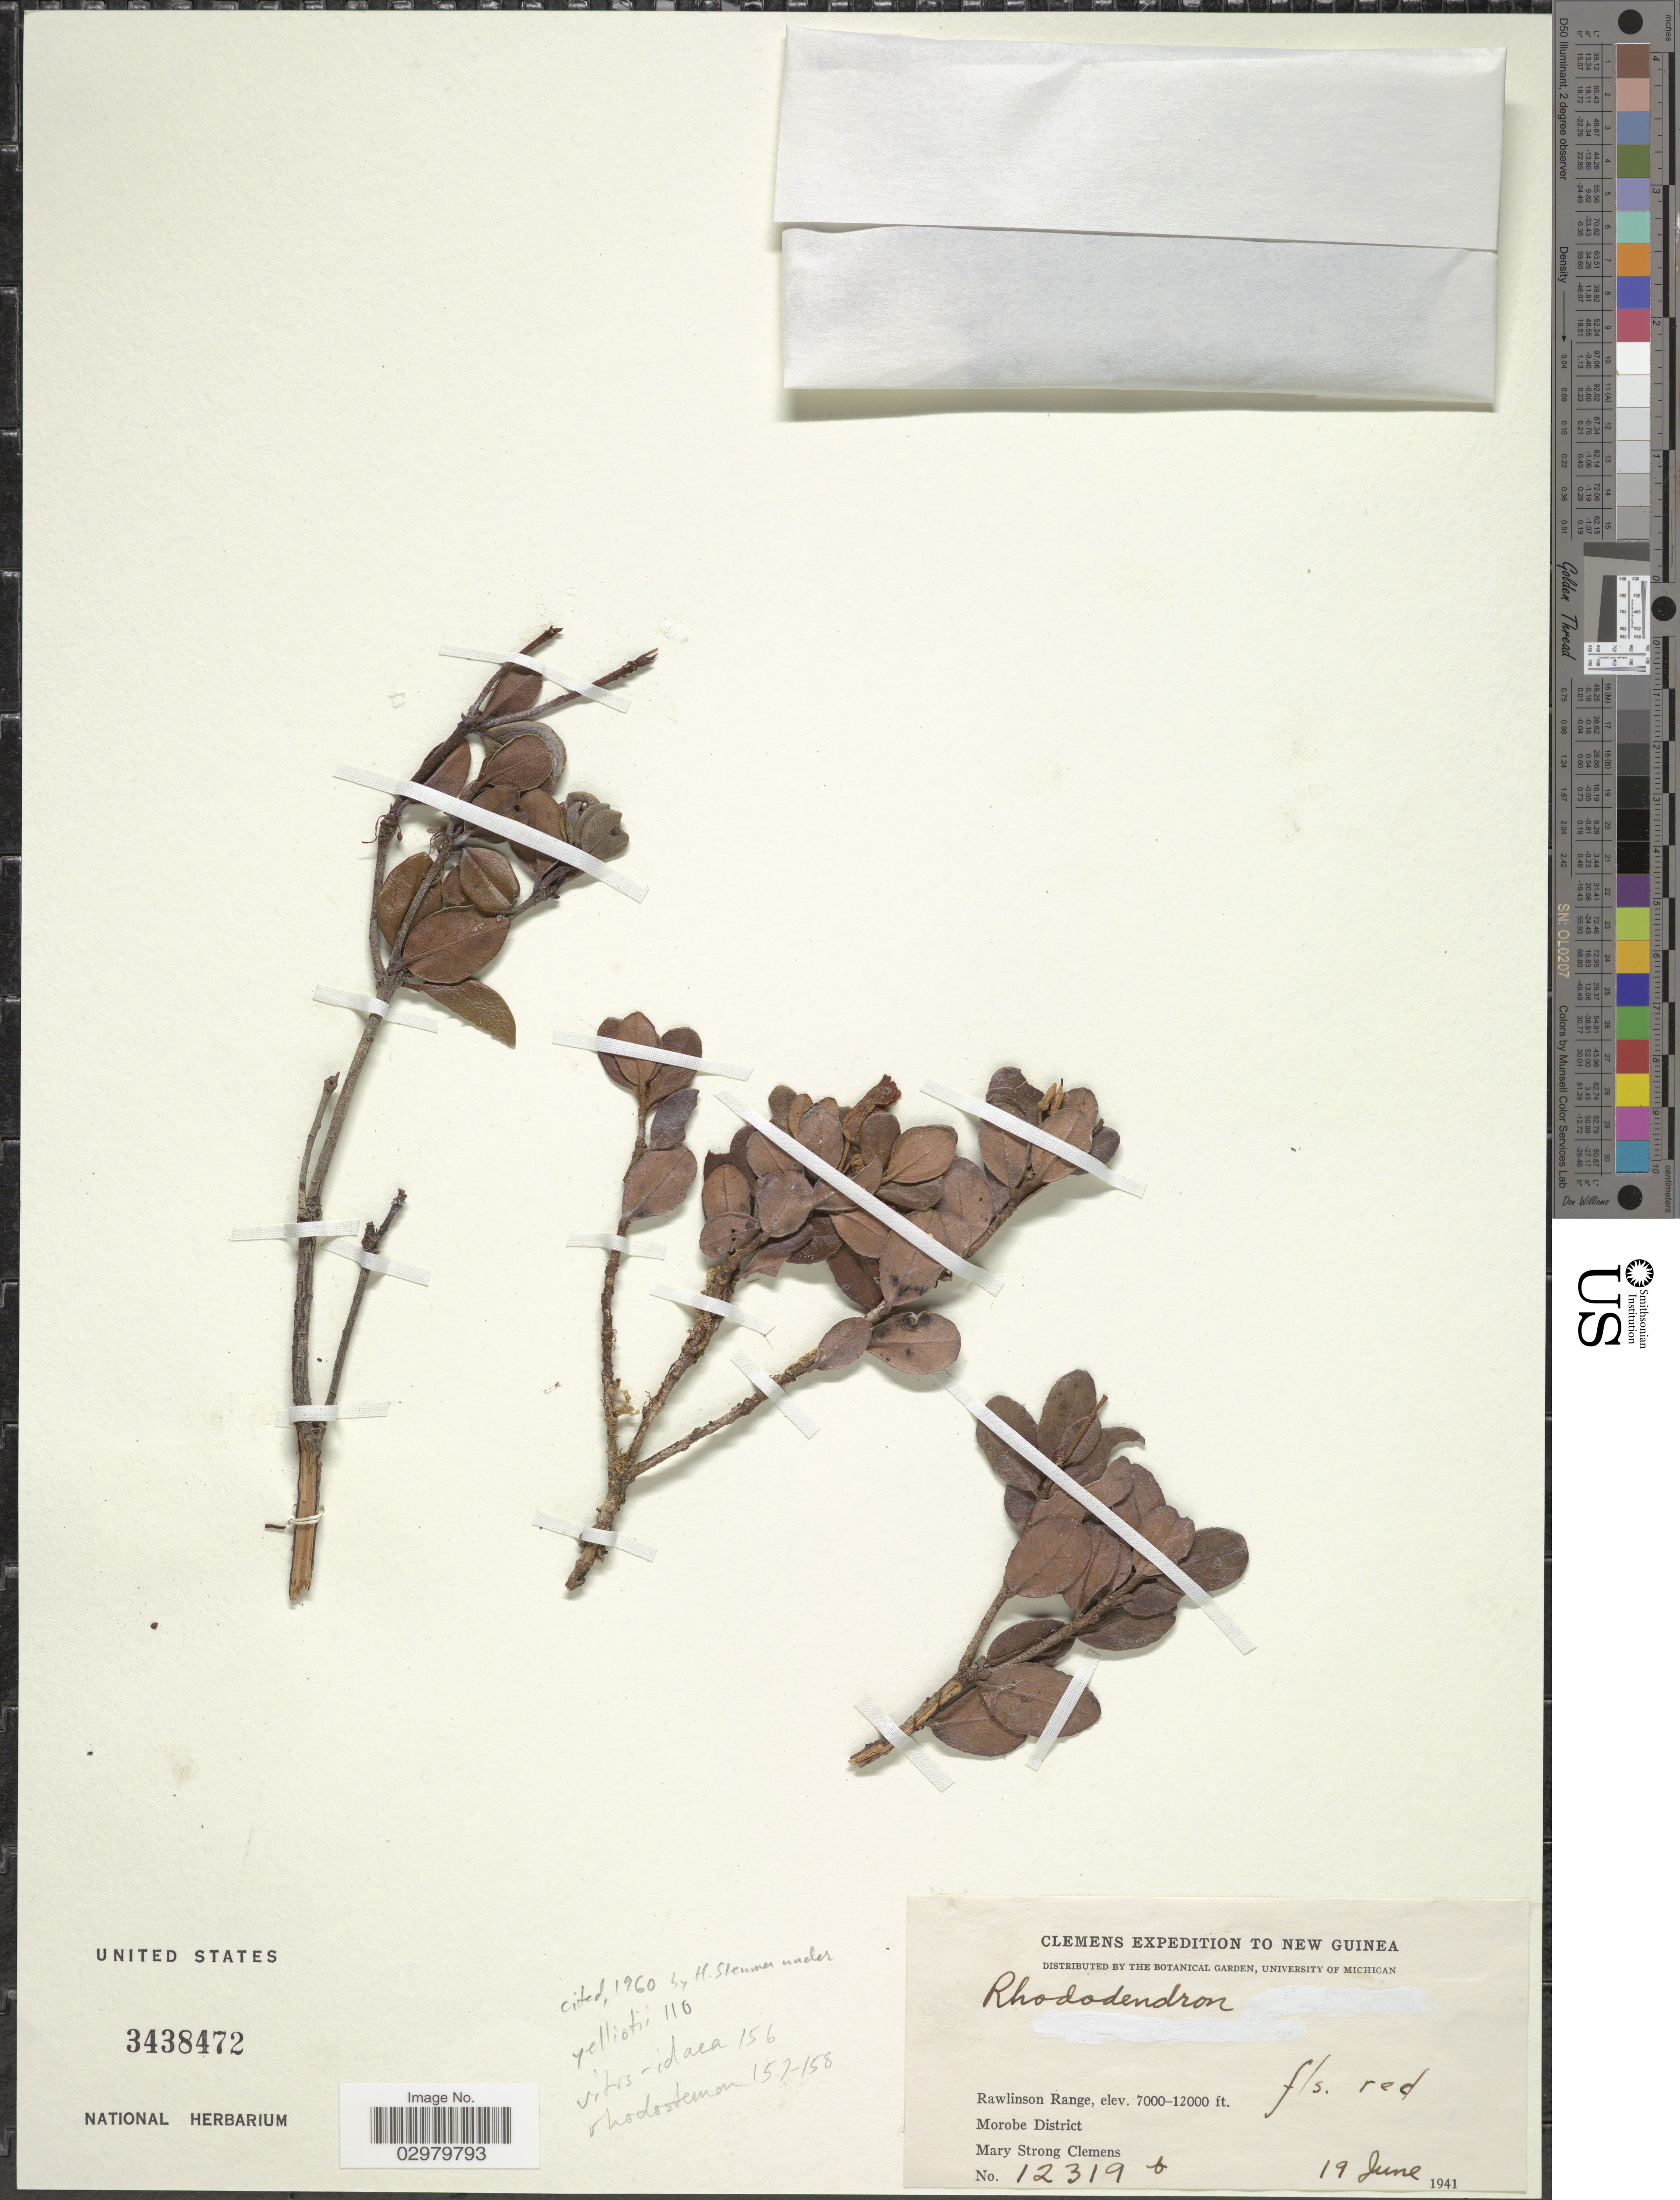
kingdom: Plantae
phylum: Tracheophyta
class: Magnoliopsida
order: Ericales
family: Ericaceae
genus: Rhododendron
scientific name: Rhododendron sp.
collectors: M. S. Clemens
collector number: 12319b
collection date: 1941-06-19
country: Papua New Guinea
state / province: Morobe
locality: New Guinea. Rawlinson Range, Morobe District.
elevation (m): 2134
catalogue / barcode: US 3438472